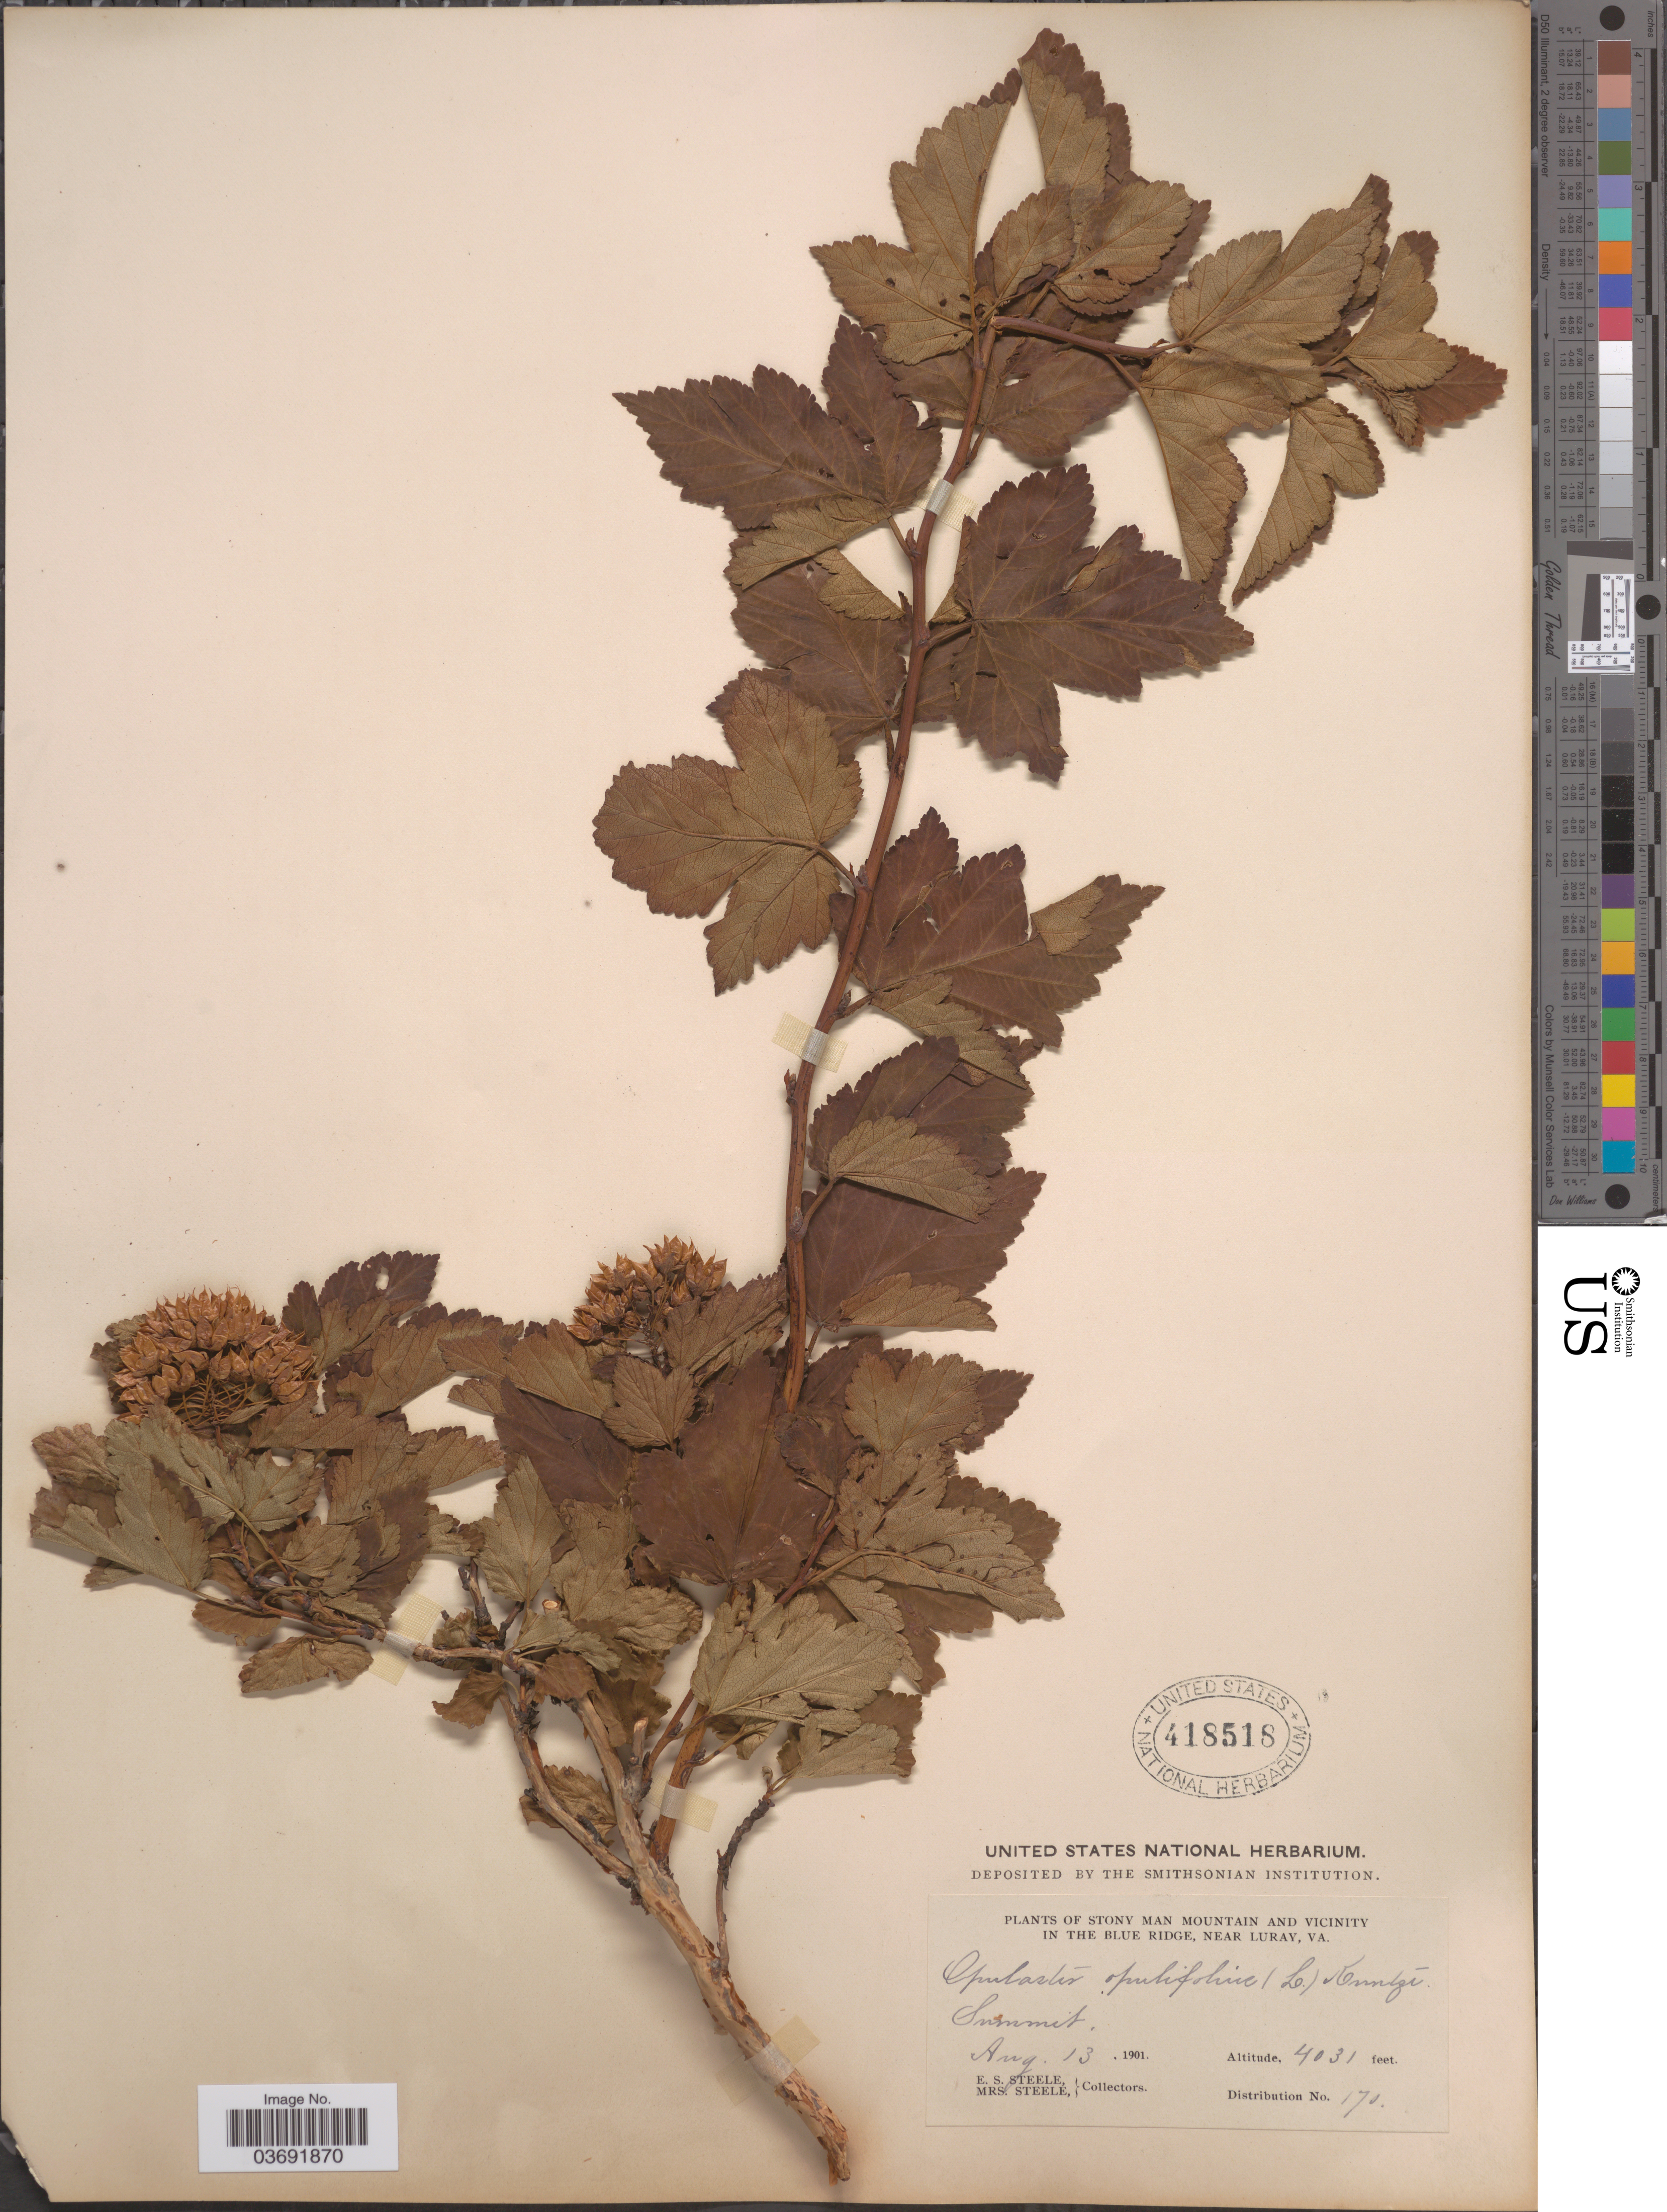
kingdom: Plantae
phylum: Tracheophyta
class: Magnoliopsida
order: Rosales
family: Rosaceae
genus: Physocarpus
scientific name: Physocarpus opulifolius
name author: (L.) Maxim.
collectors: E. Steele & Mrs. E. S. Steele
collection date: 1901-08-13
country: United States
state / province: Virginia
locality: Stony Man Mountain and Vicinity in the Blue Ridge, near Luray. Summit.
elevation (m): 1229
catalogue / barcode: US 418518